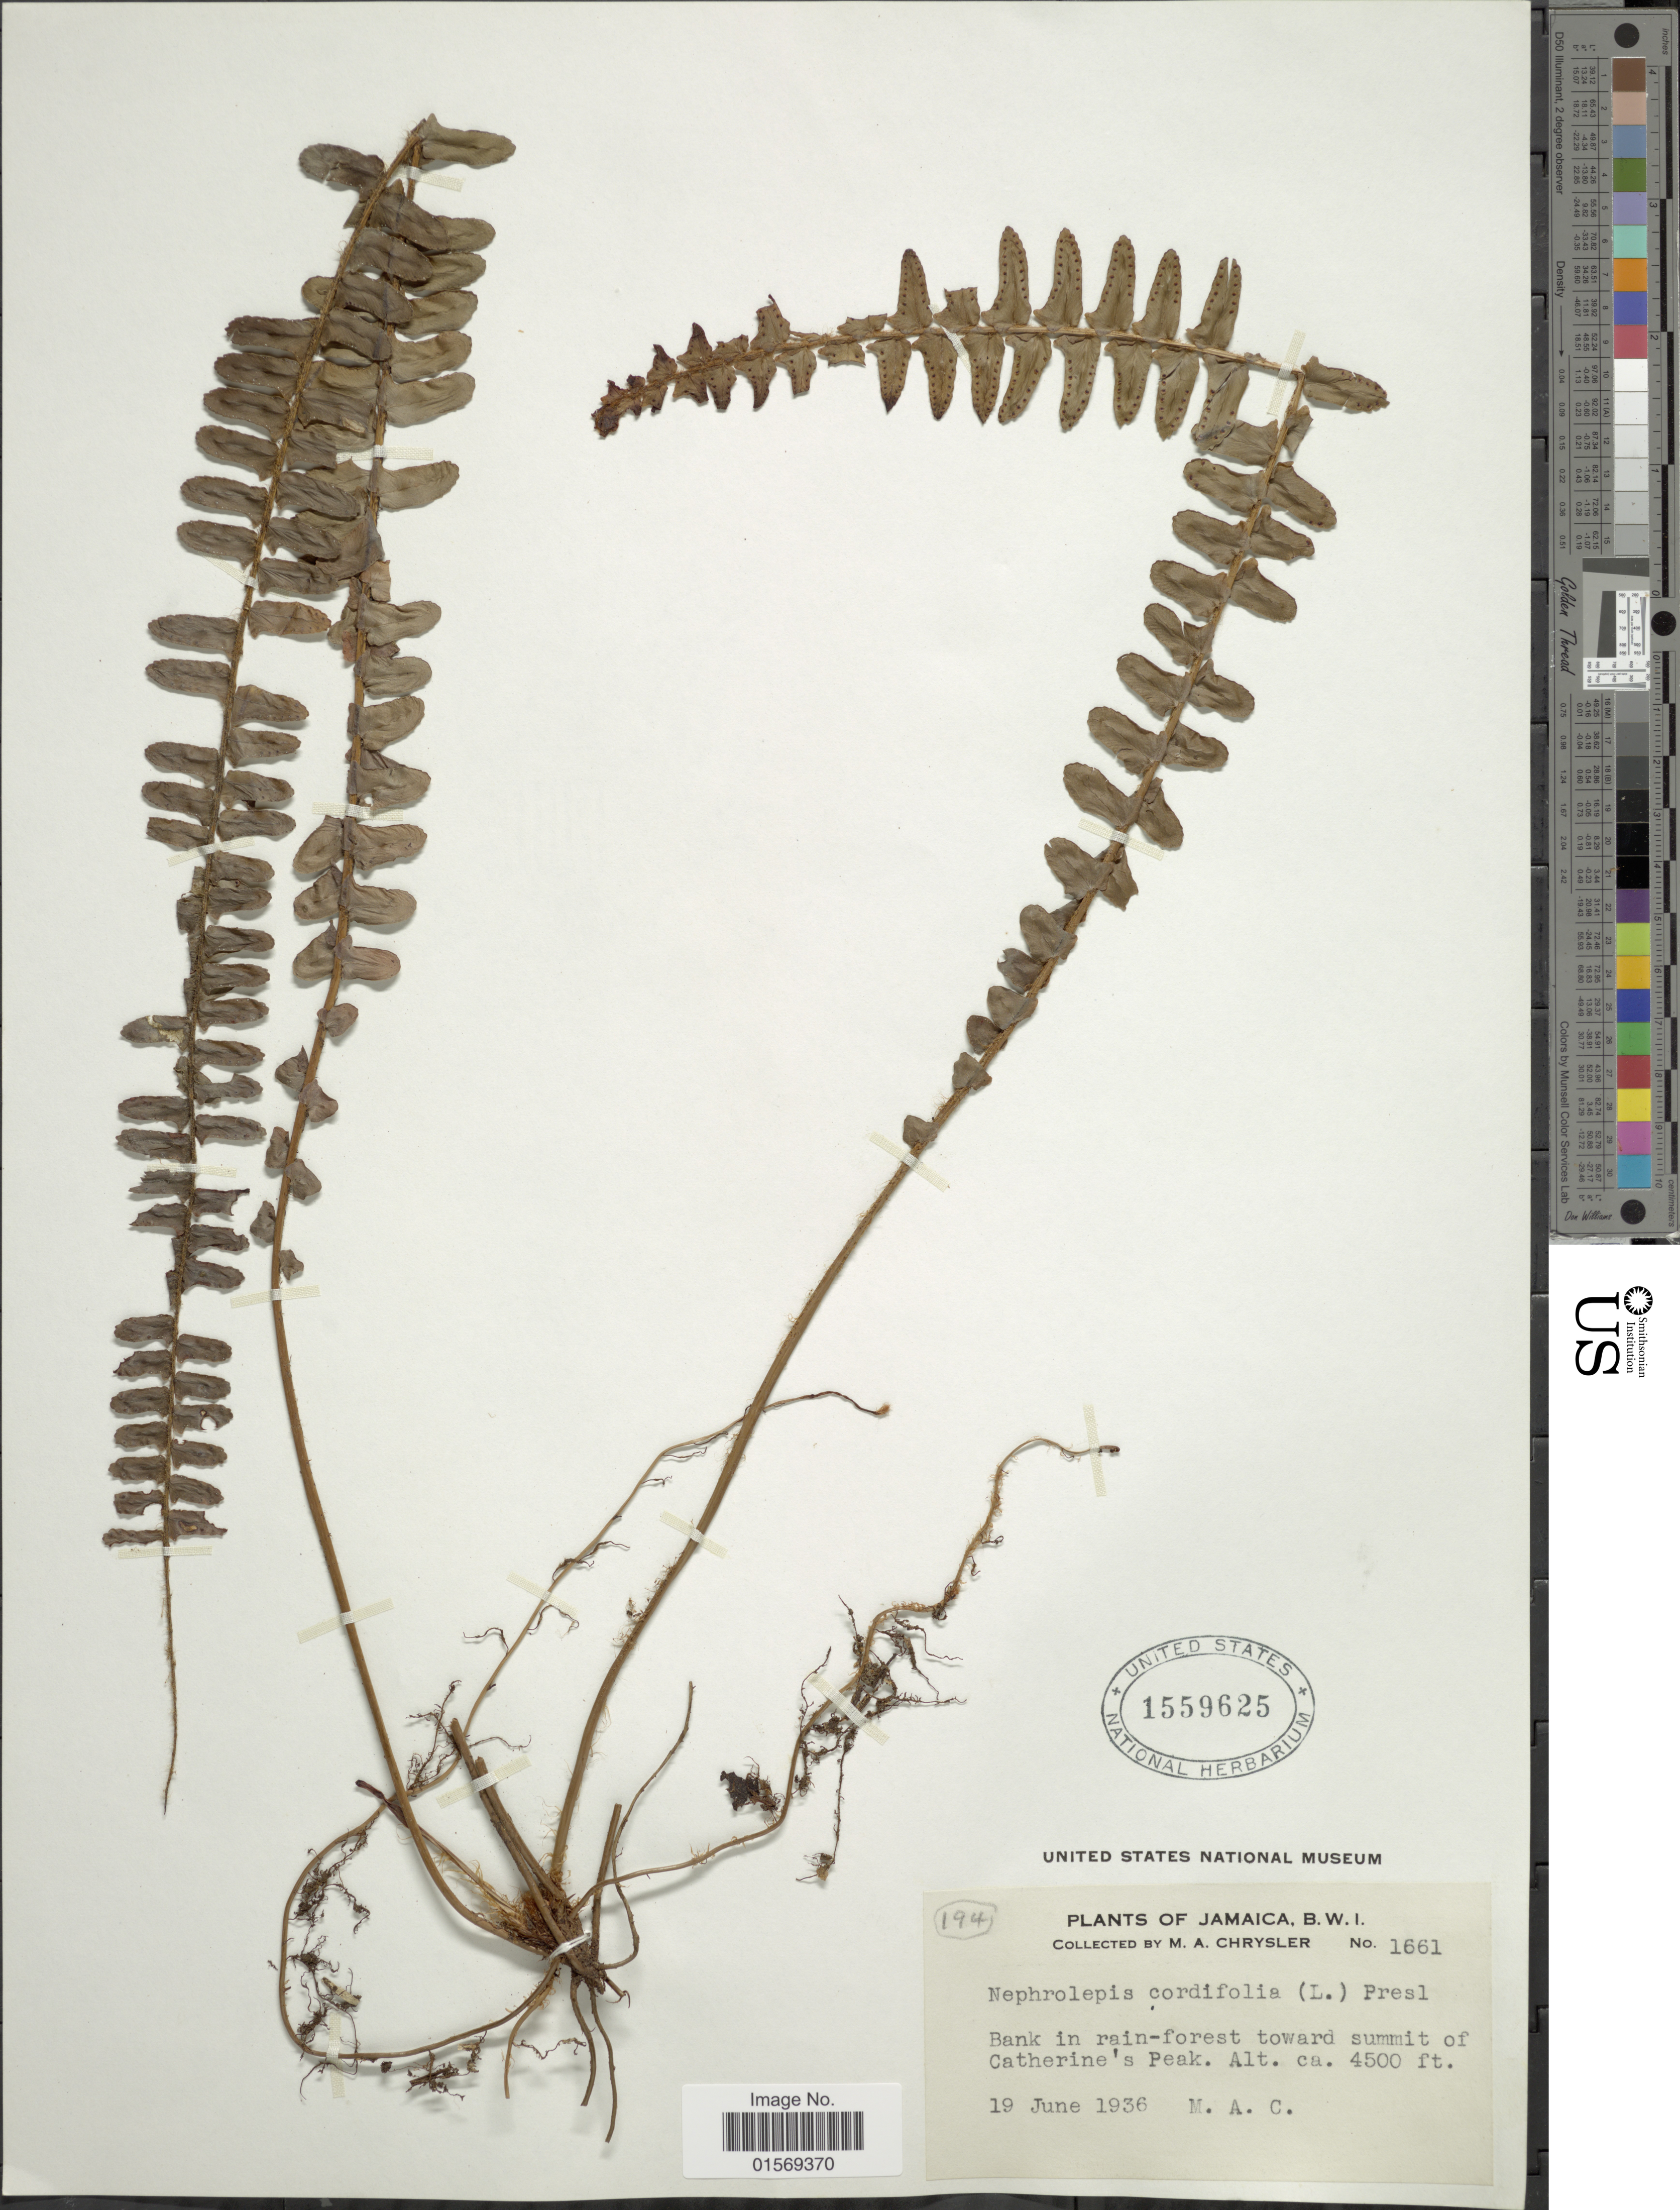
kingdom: Plantae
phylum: Tracheophyta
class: Polypodiopsida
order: Polypodiales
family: Nephrolepidaceae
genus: Nephrolepis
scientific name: Nephrolepis cordifolia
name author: (L.) C. Presl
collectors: M. A. Chrysler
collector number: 1661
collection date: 1936-06-19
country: Jamaica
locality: Jamaica, B.W.I. summit of Catherine's Peak.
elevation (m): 1372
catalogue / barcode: US 1559625